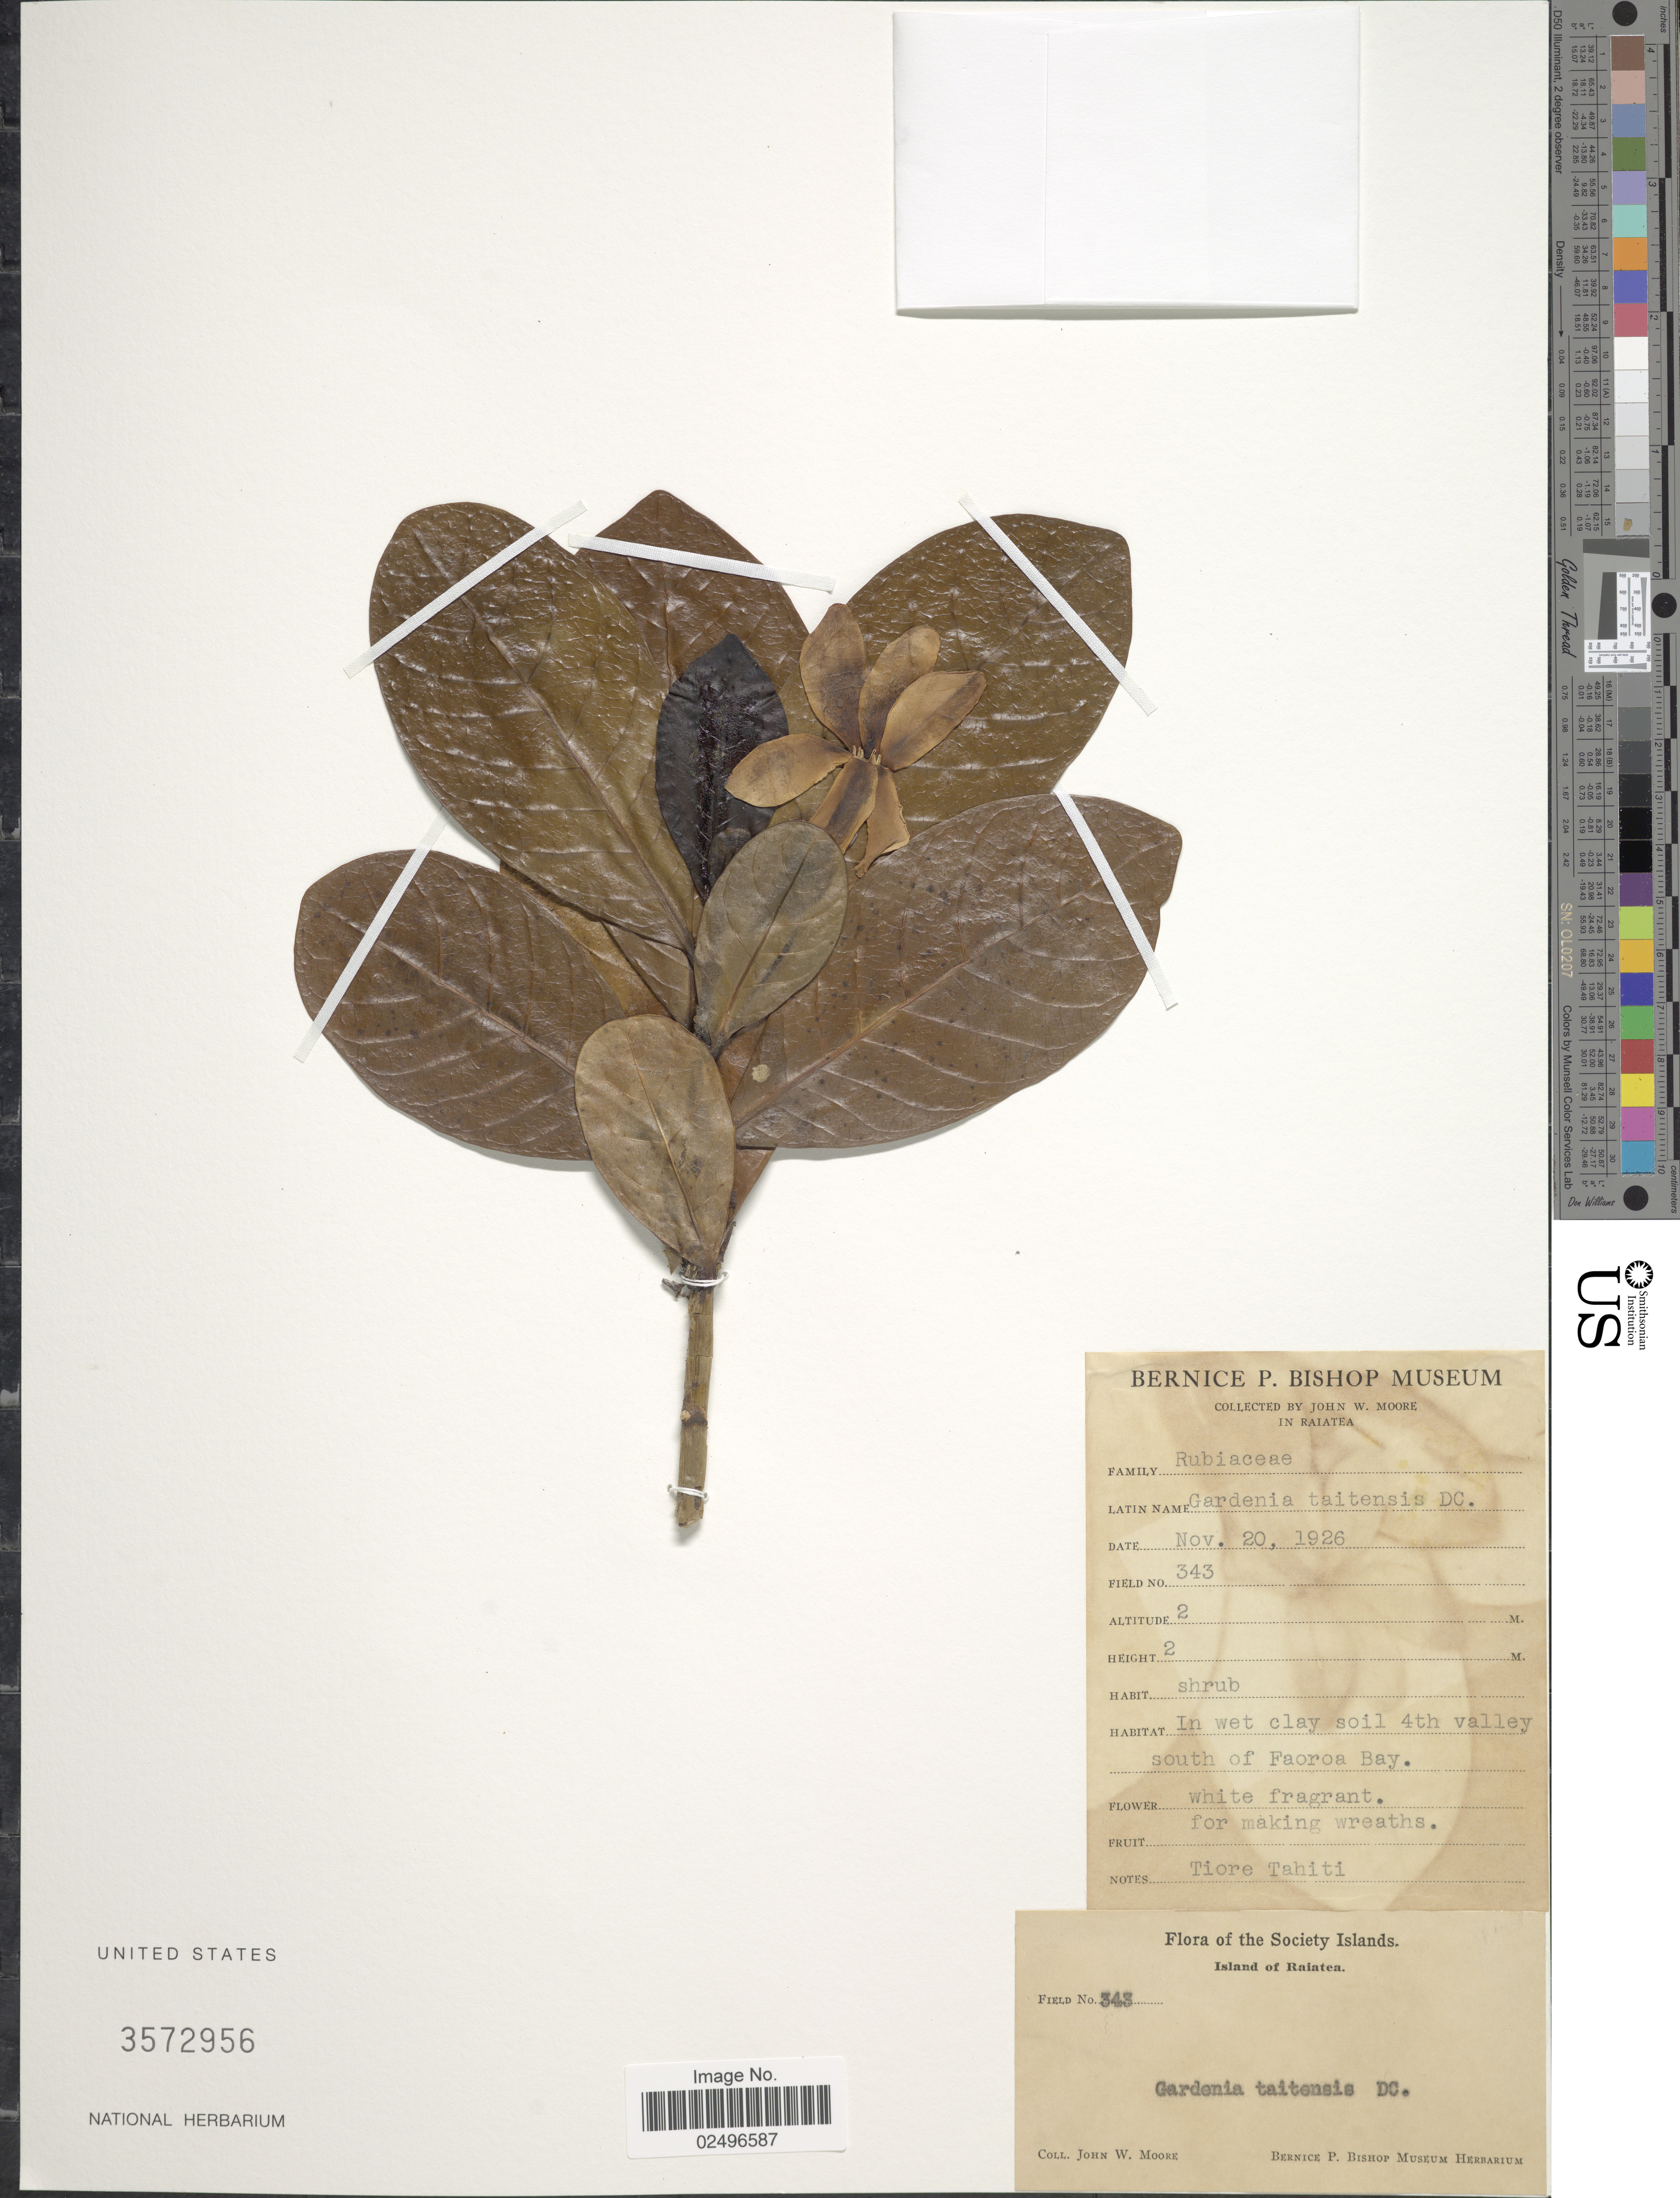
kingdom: Plantae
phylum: Tracheophyta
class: Magnoliopsida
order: Gentianales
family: Rubiaceae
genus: Gardenia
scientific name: Gardenia taitensis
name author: DC.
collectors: J. Moore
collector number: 343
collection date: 1926-11-20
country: French Polynesia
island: Raiatea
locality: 4th valley south of Faoroa Bay. Society Islands. Island of Raiatea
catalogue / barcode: US 3572956